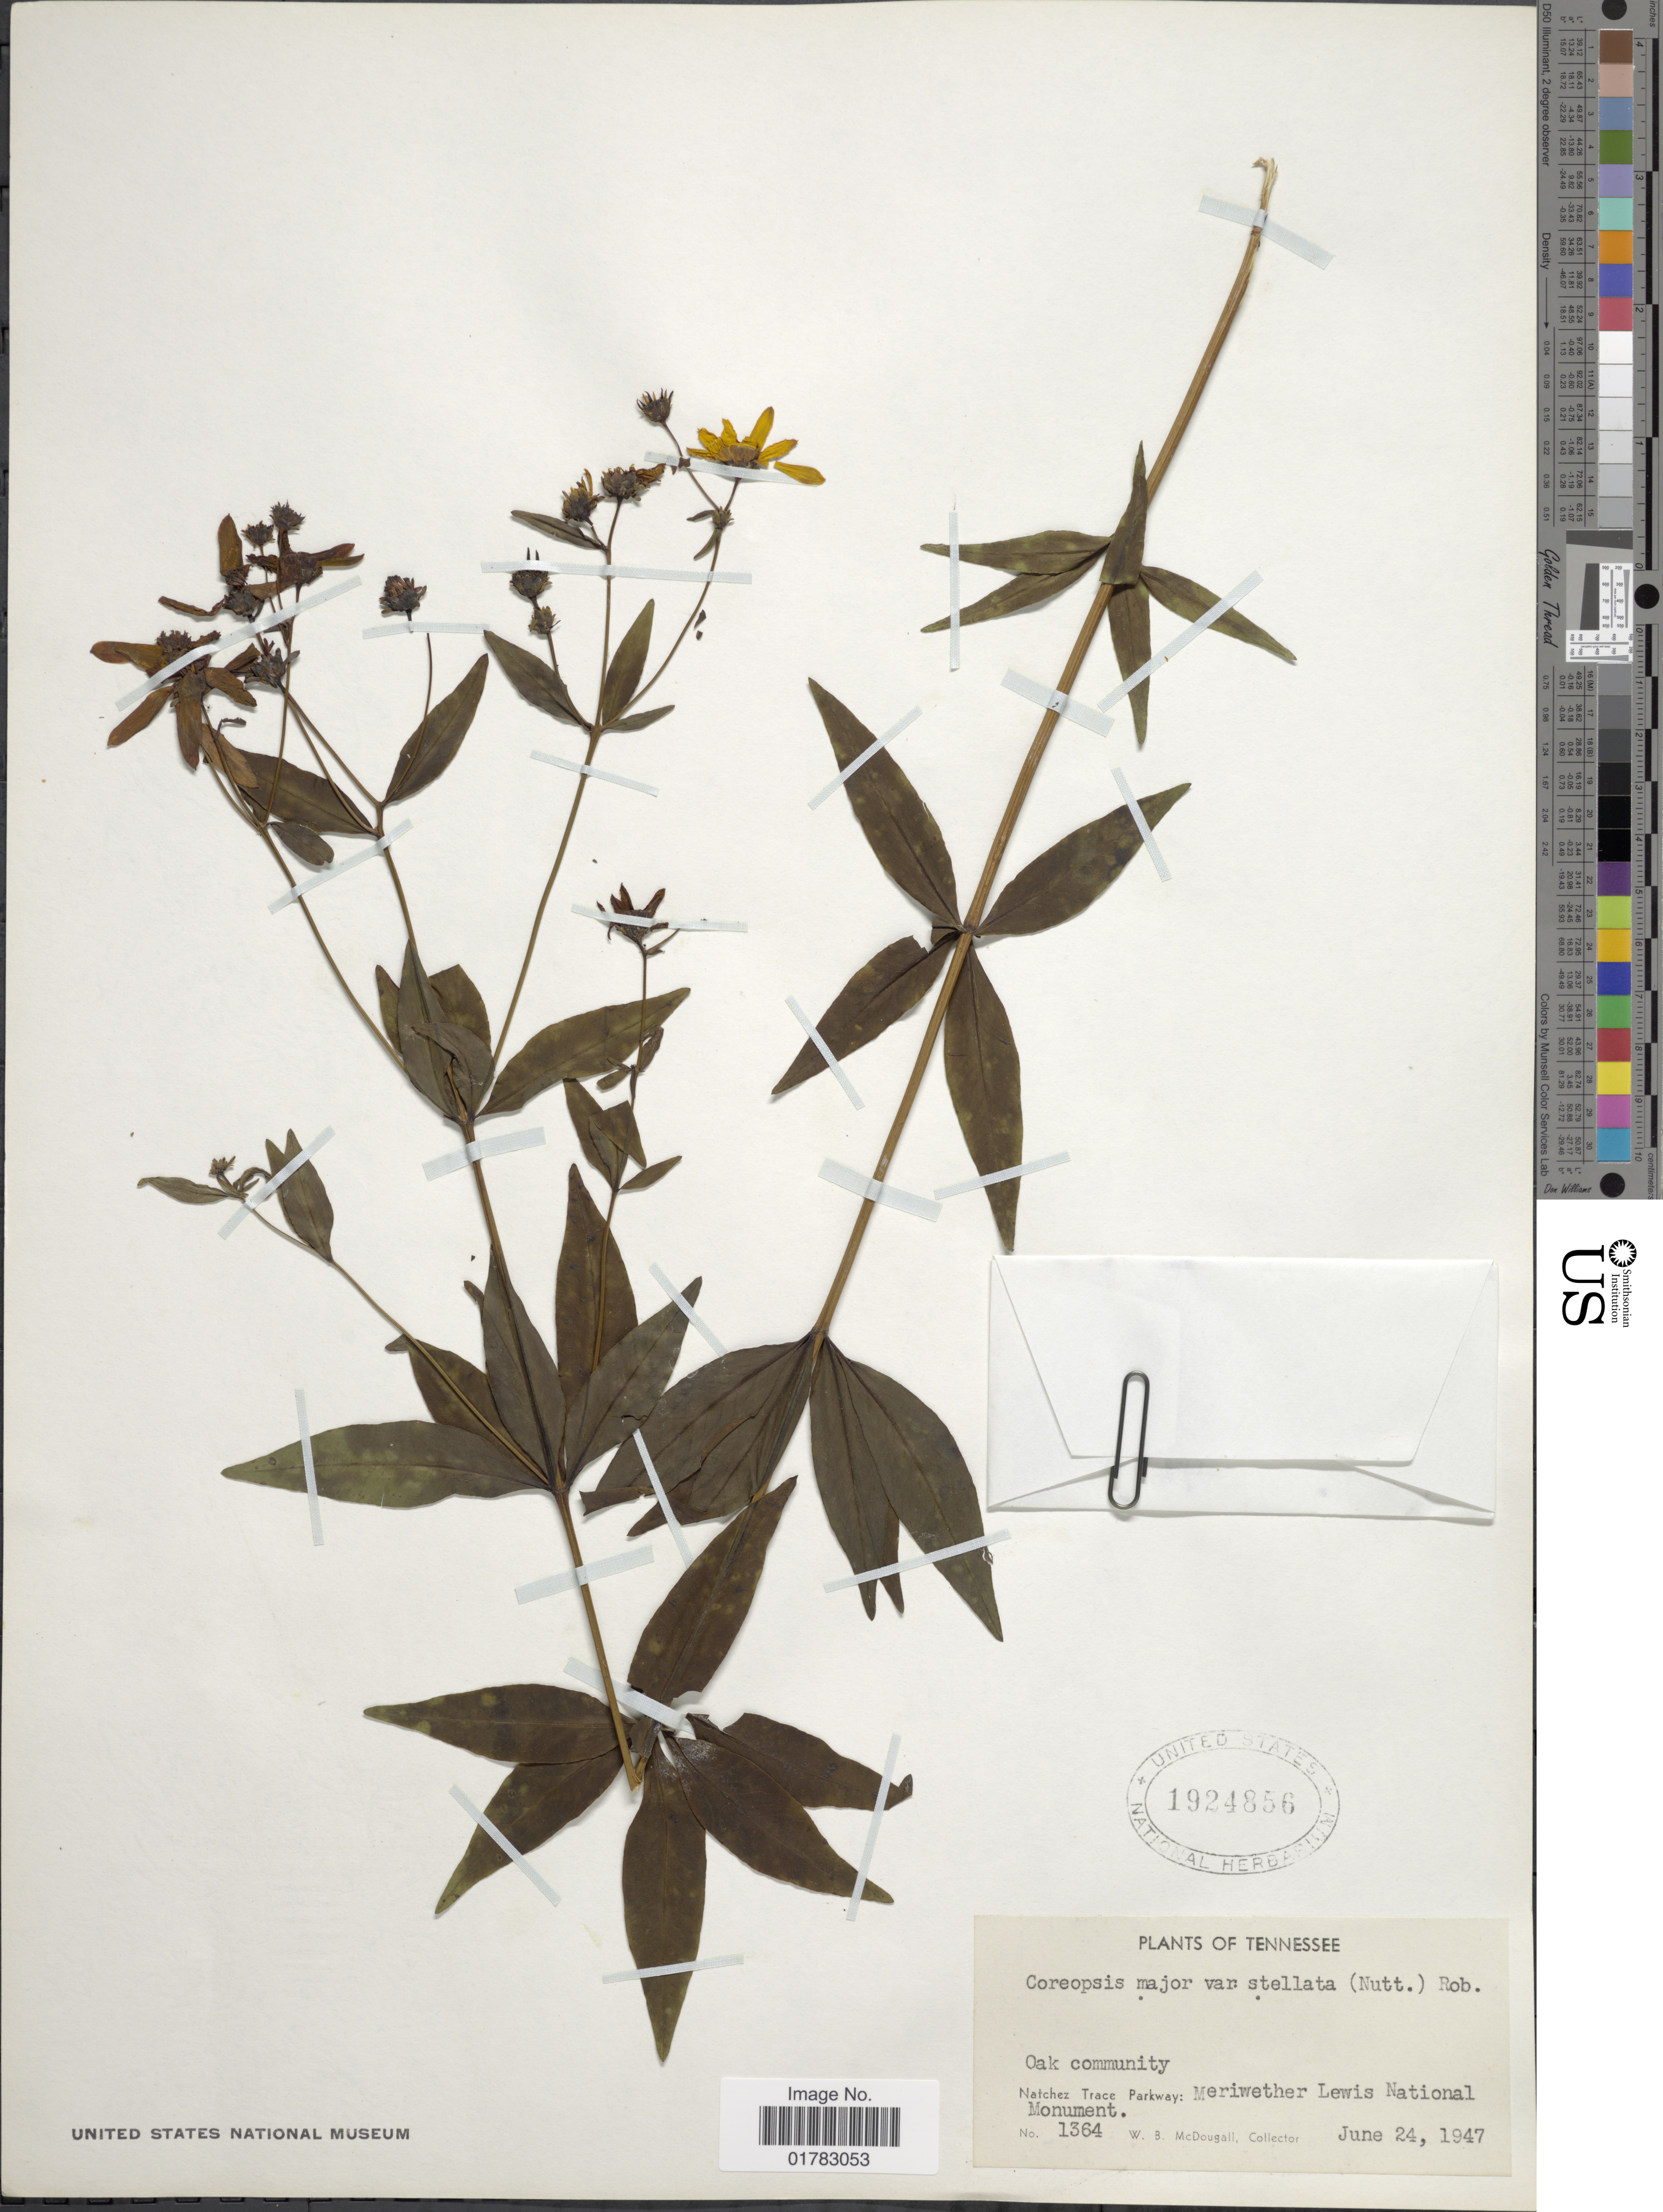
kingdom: Plantae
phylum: Tracheophyta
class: Magnoliopsida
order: Asterales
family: Asteraceae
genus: Coreopsis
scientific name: Coreopsis major var. stellata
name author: (Nutt.) Torr. & A. Gray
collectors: W. B. McDougall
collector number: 1364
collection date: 1947-06-24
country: United States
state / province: Tennessee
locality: Oak community, Natchez Trace Parkway: Meriwether Lewis National Monument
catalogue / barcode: US 1924856